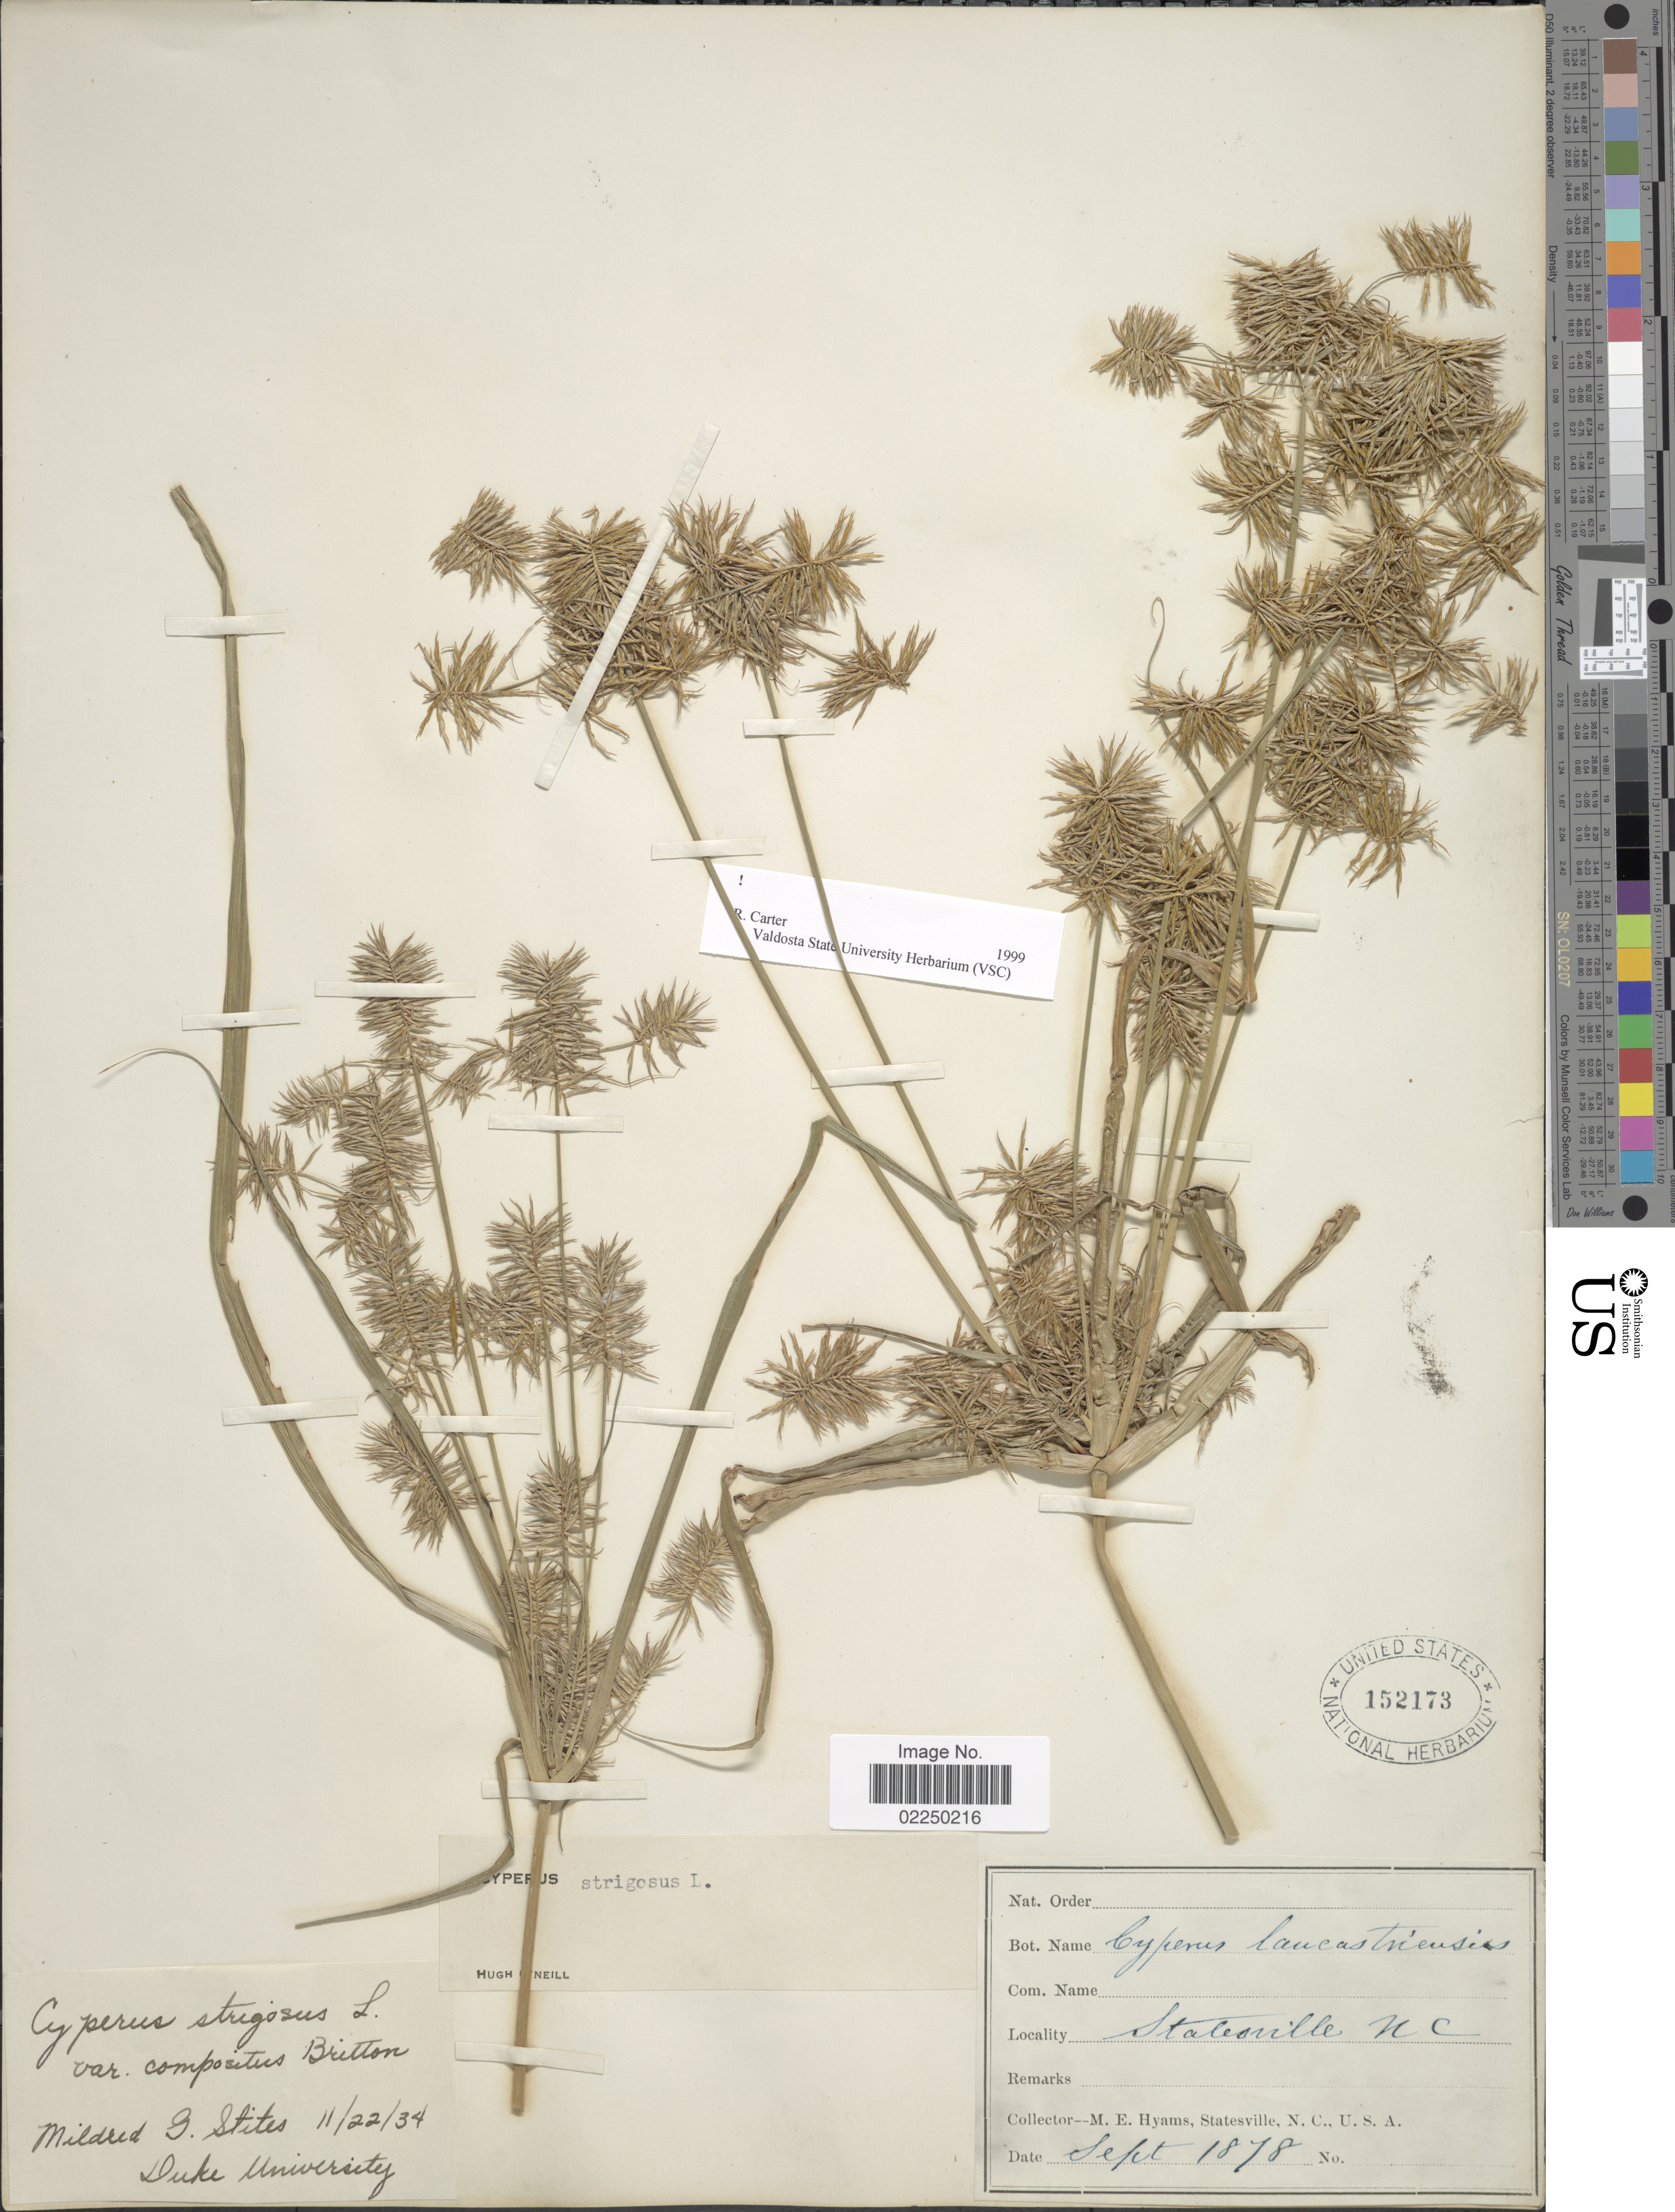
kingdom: Plantae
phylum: Tracheophyta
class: Liliopsida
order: Poales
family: Cyperaceae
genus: Cyperus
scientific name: Cyperus strigosus L.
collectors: M. Stites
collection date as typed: Transcribed d/m/y: 22/11/34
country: United States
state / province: North Carolina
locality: Duke University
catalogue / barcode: US 152173